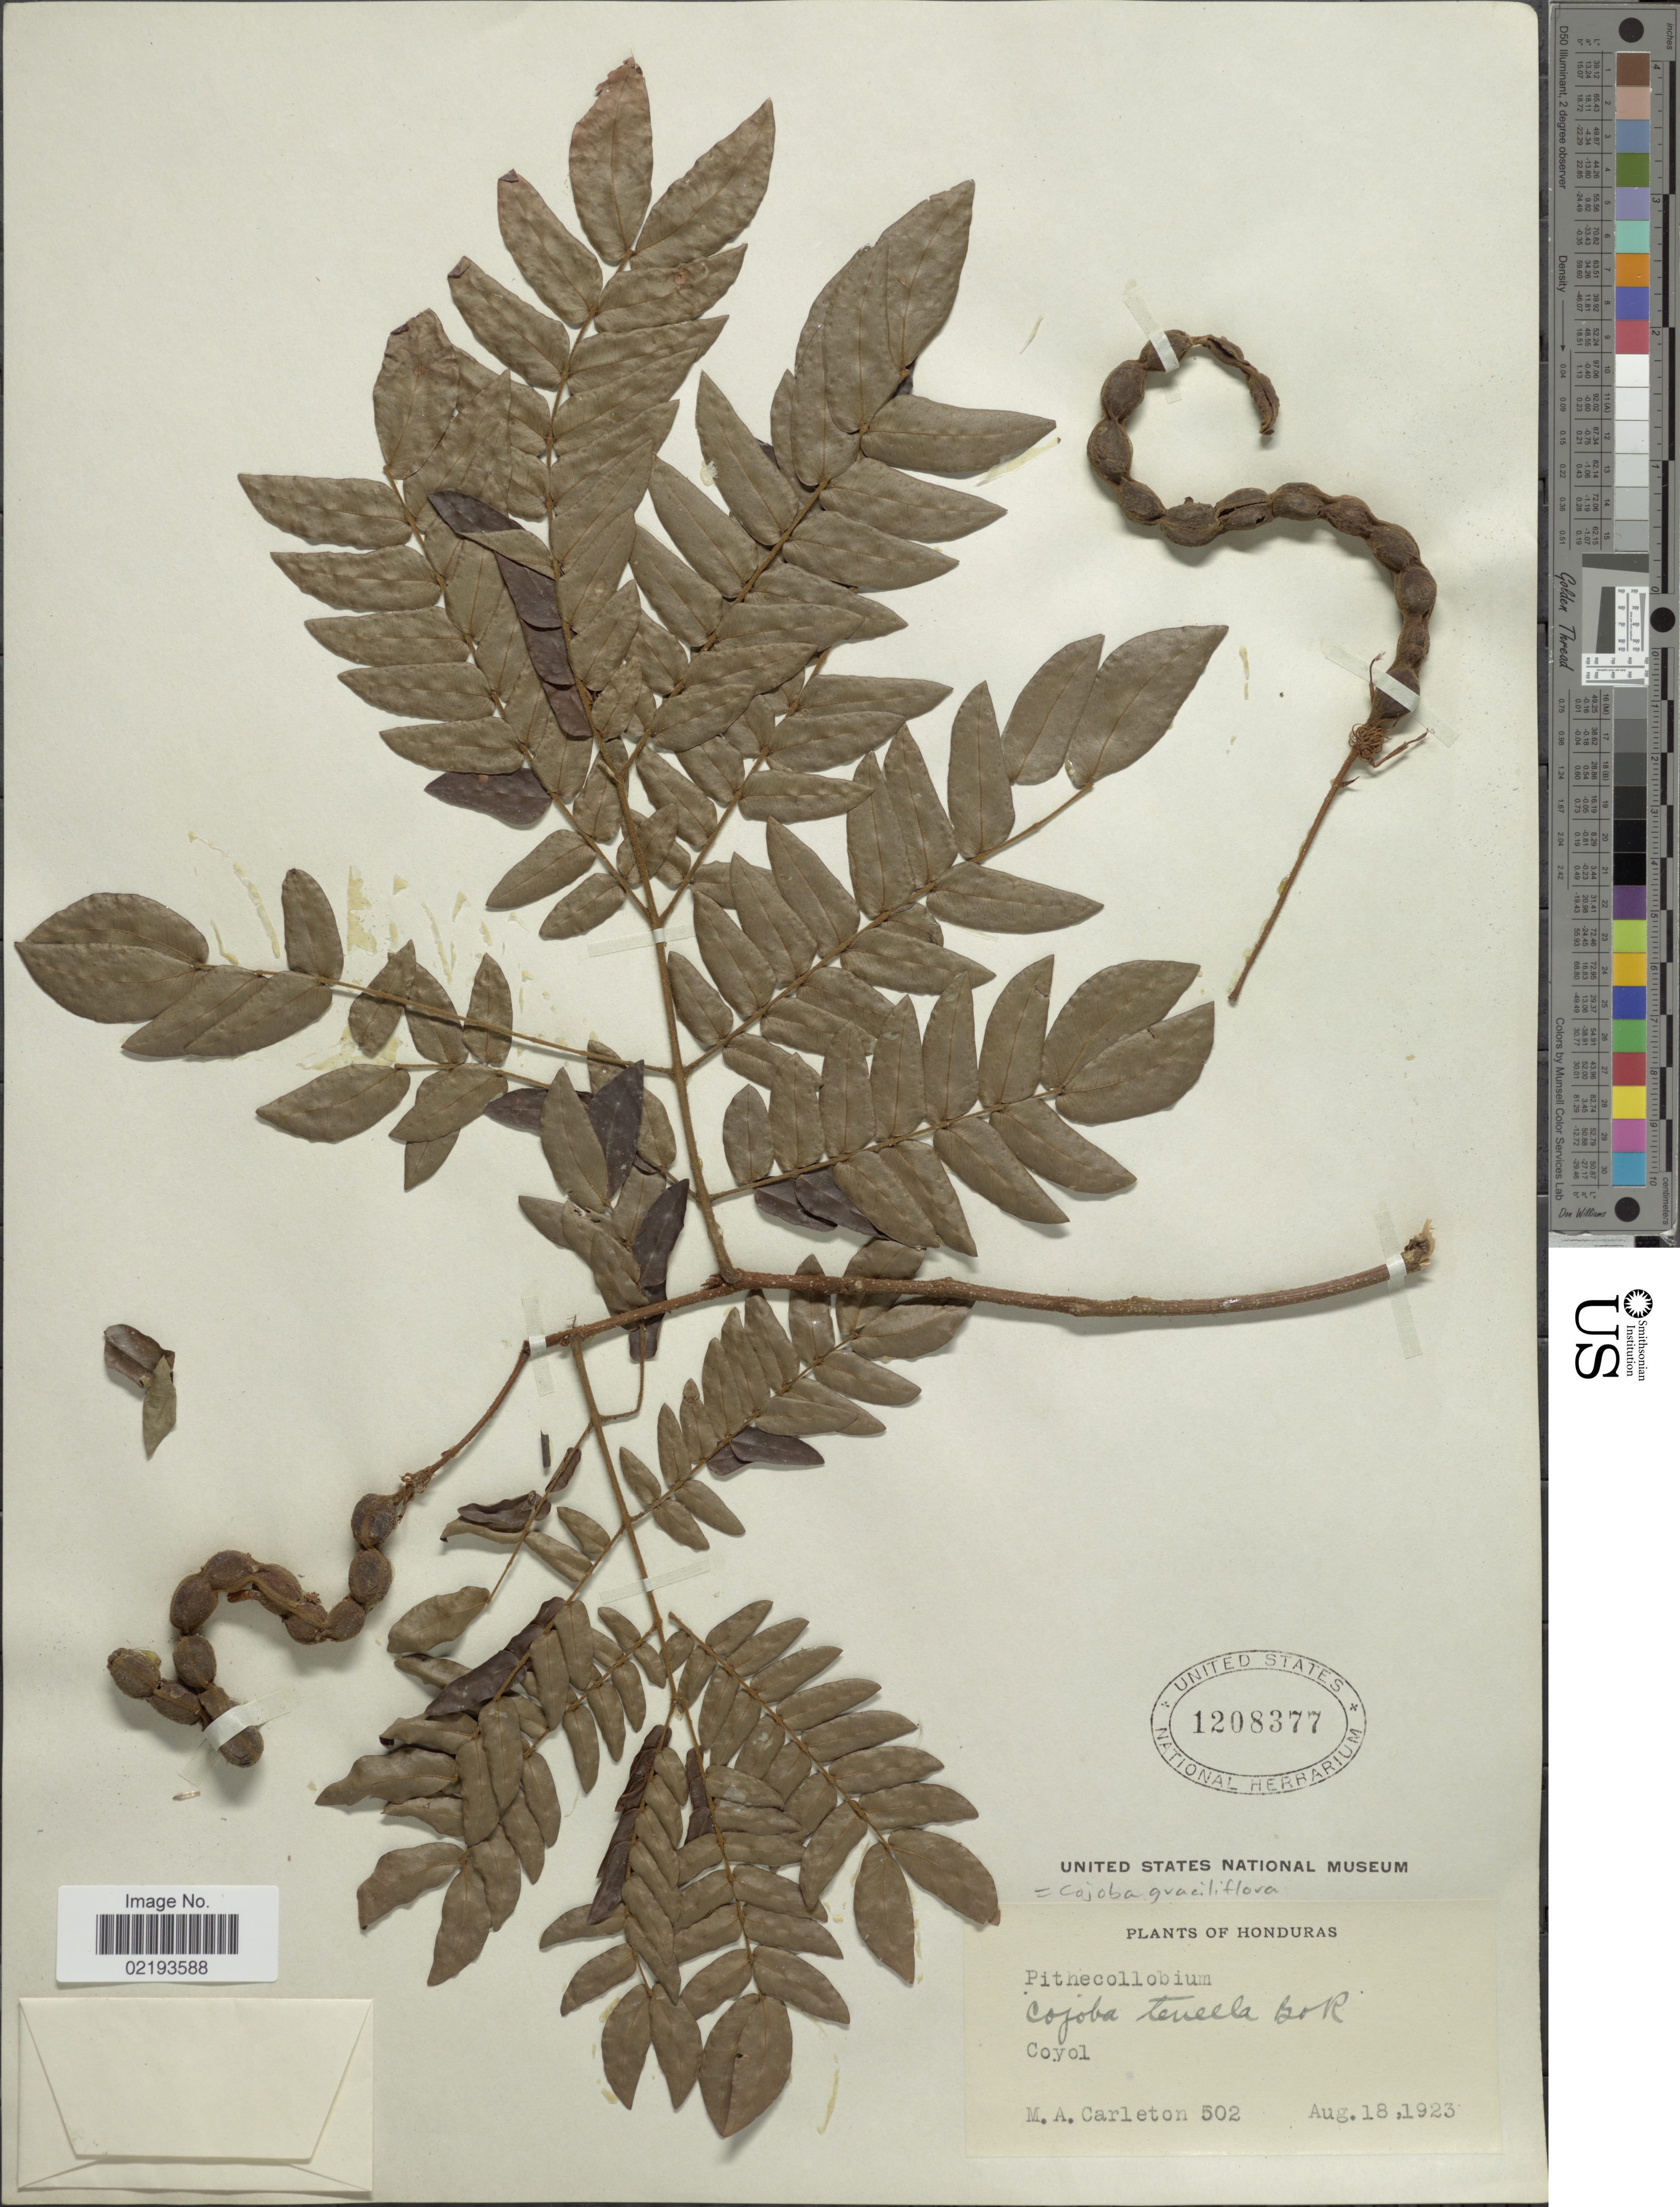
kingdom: Plantae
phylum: Tracheophyta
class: Magnoliopsida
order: Fabales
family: Fabaceae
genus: Cojoba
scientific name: Cojoba graciliflora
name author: (S.F. Blake) Britton & Rose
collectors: M. A. Carleton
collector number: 502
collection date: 1923-08-18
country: Honduras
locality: Coyol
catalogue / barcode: US 1208377